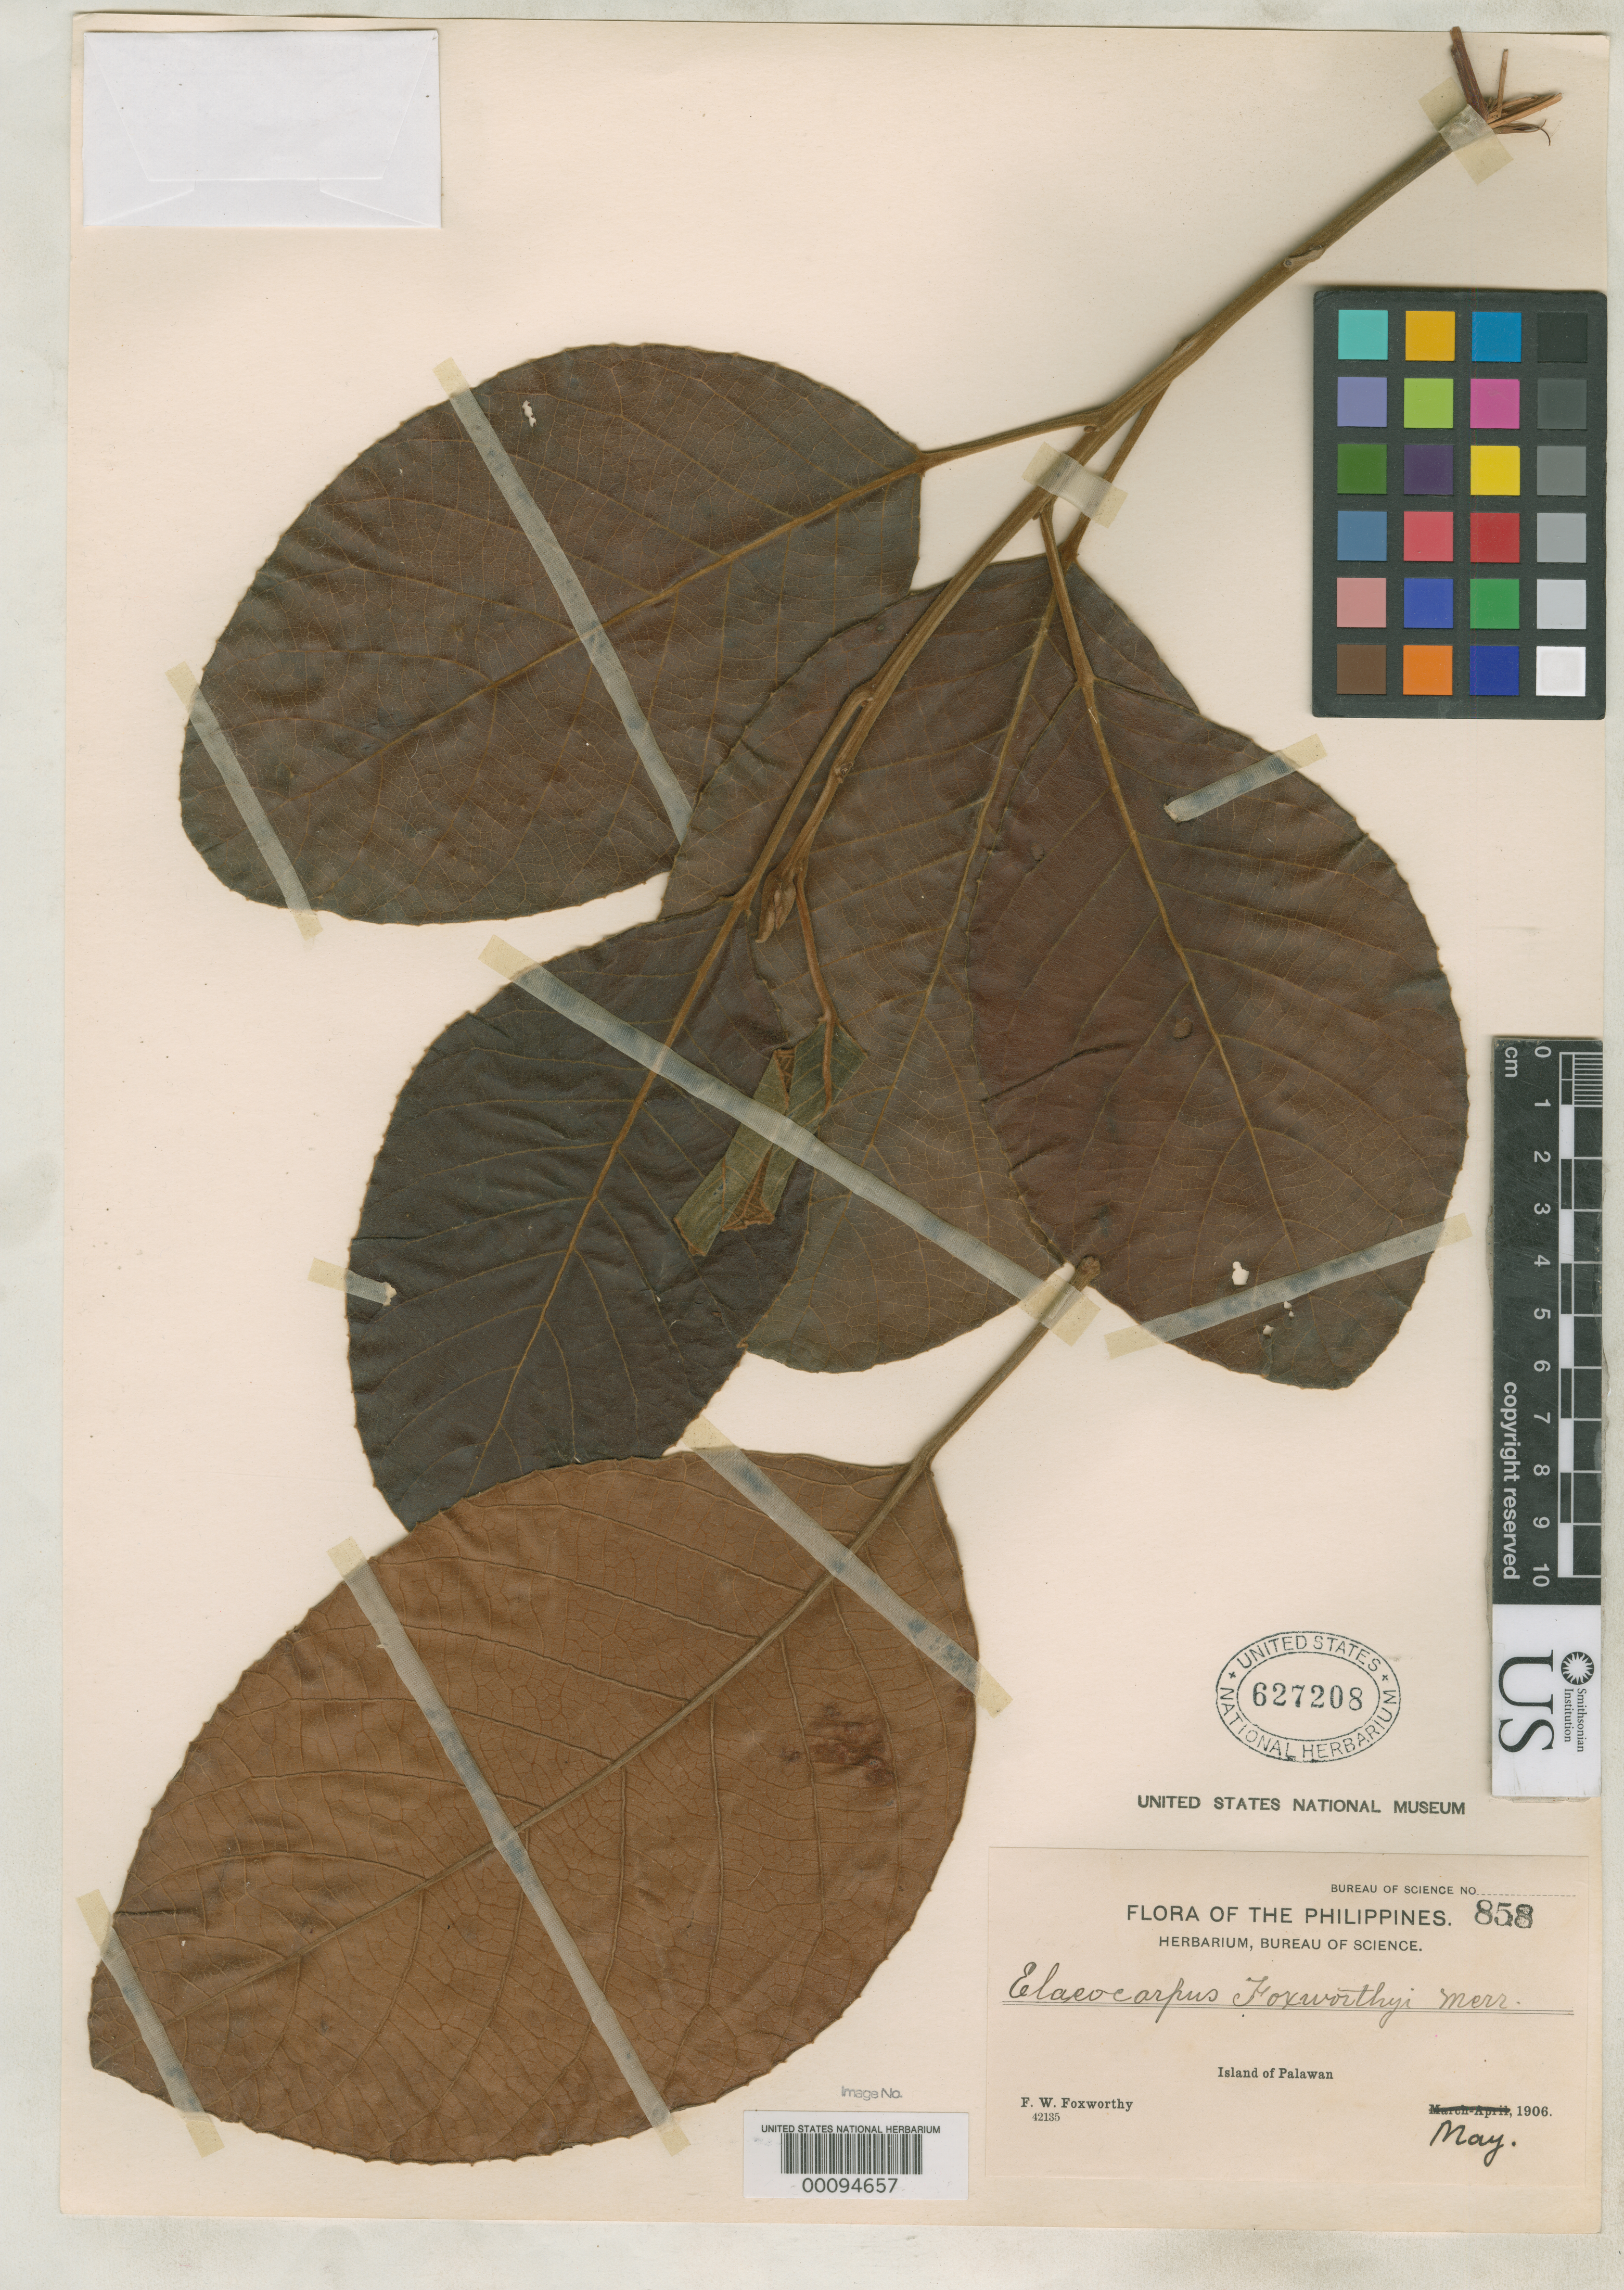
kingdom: Plantae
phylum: Tracheophyta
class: Magnoliopsida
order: Oxalidales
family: Elaeocarpaceae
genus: Elaeocarpus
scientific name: Elaeocarpus foxworthyi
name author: Merr.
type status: Isotype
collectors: F. W. Foxworthy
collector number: Bur. Sci. 858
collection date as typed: May 1906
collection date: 1906-05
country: Philippines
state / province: Mimaropa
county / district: Palawan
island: Palawan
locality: Iwahig.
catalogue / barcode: US 627208